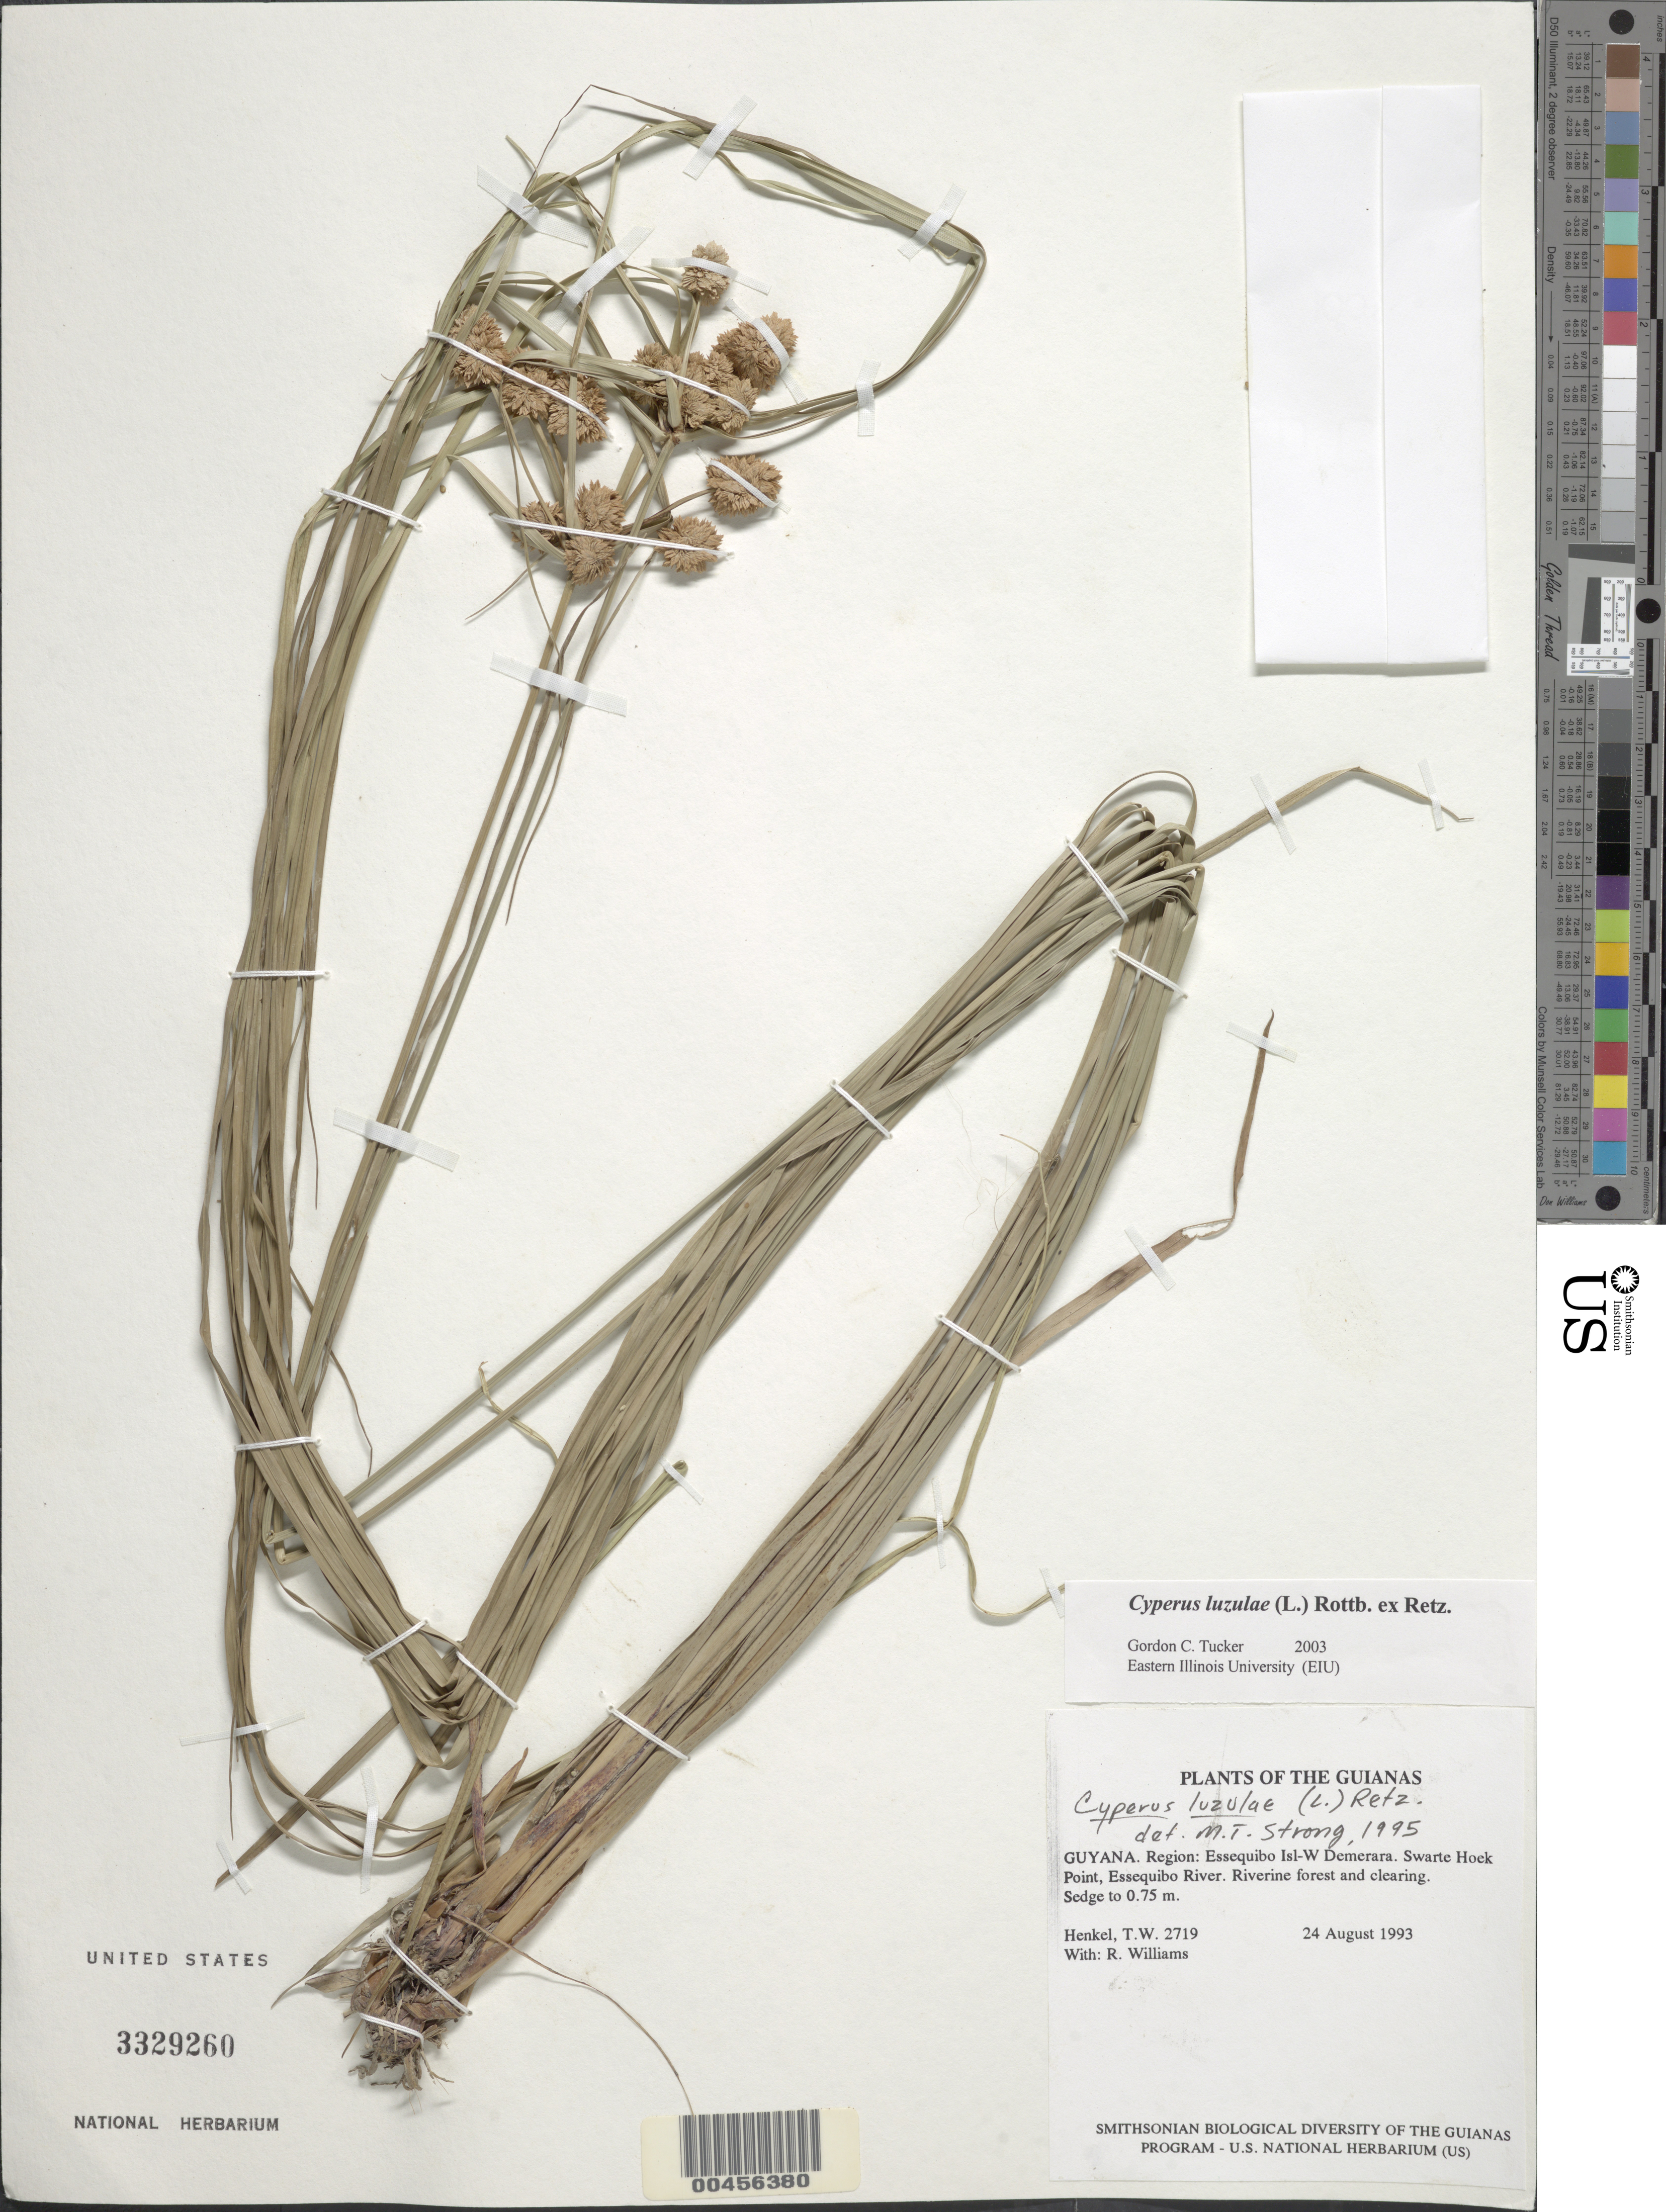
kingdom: Plantae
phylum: Tracheophyta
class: Liliopsida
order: Poales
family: Cyperaceae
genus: Cyperus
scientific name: Cyperus luzulae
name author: (L.) Rottb. ex Retz.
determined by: Tucker, G. C.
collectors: T. Henkel & R. Williams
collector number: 2719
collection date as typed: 24 August 1993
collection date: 1993-08-24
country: Guyana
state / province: Essequibo Isl-W. Demerara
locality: Swarte Hoek Point, Essequibo River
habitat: Riverine forest and clearing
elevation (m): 8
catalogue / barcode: US 3329260